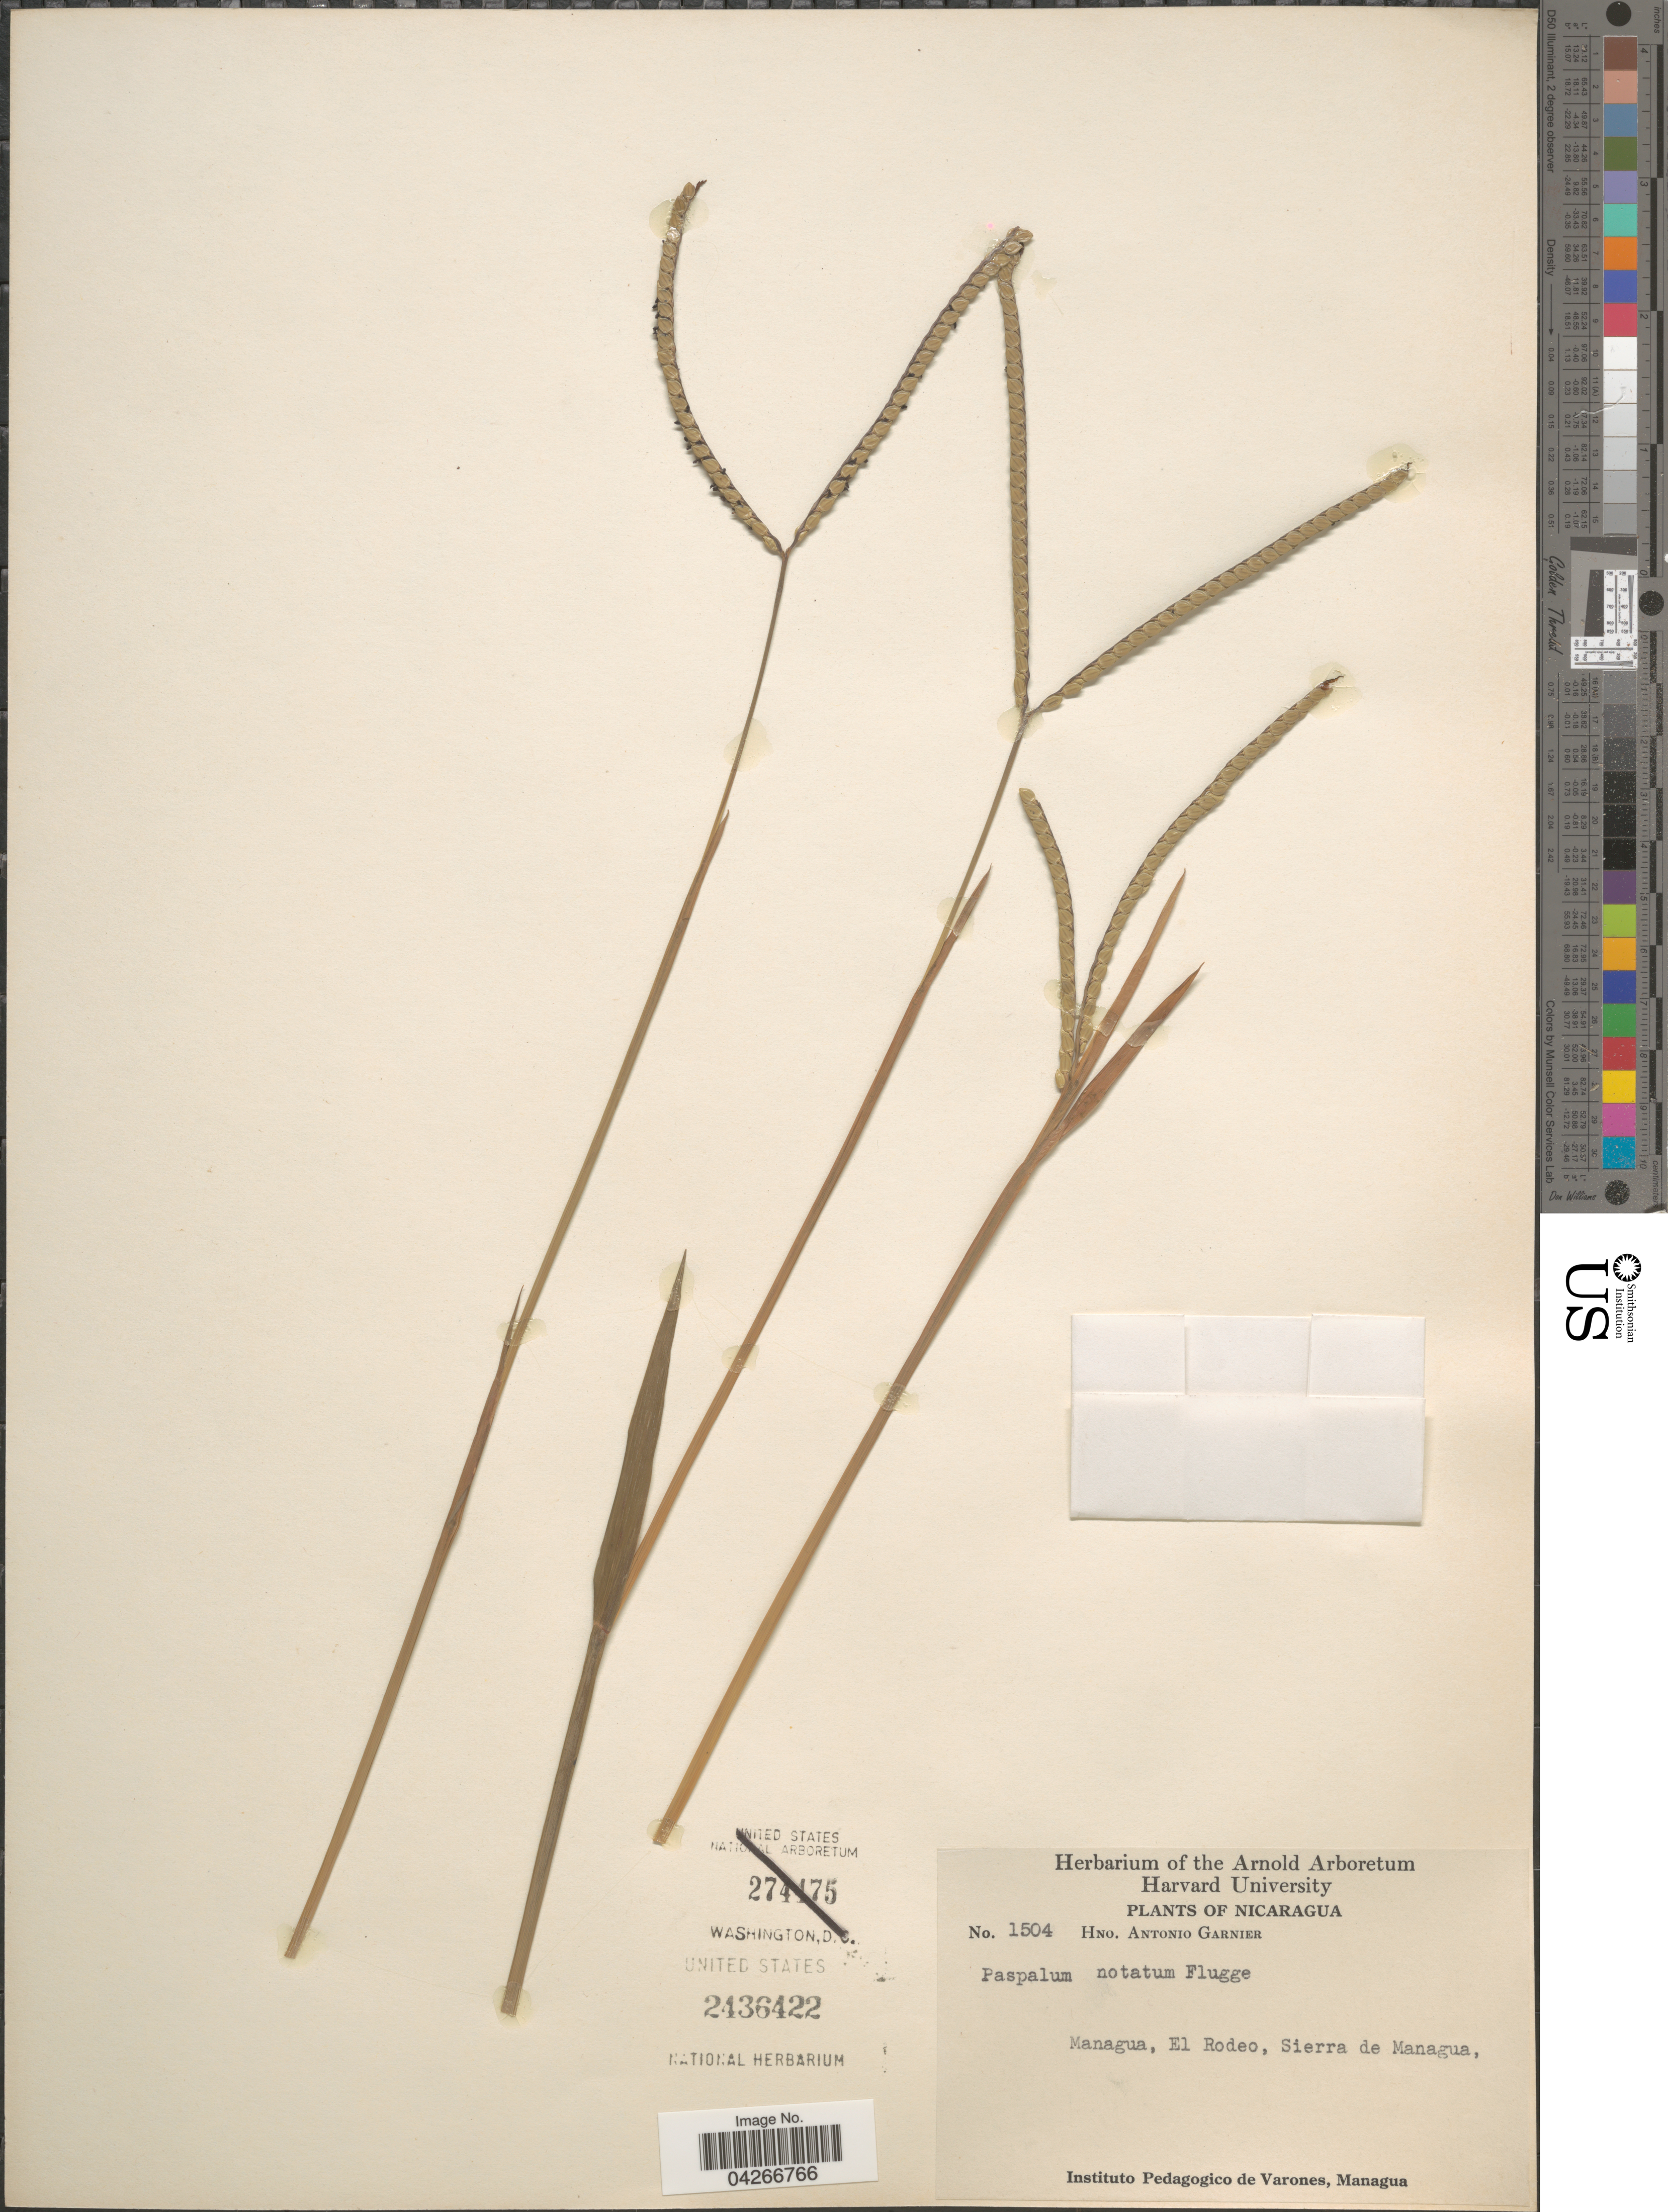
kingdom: Plantae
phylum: Tracheophyta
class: Liliopsida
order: Poales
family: Poaceae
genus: Paspalum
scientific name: Paspalum notatum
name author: Flüggé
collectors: Bro. A. Garnier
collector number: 1504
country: Nicaragua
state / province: Managua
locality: El Rodeo, Sierra de Managua.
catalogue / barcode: US 2436422